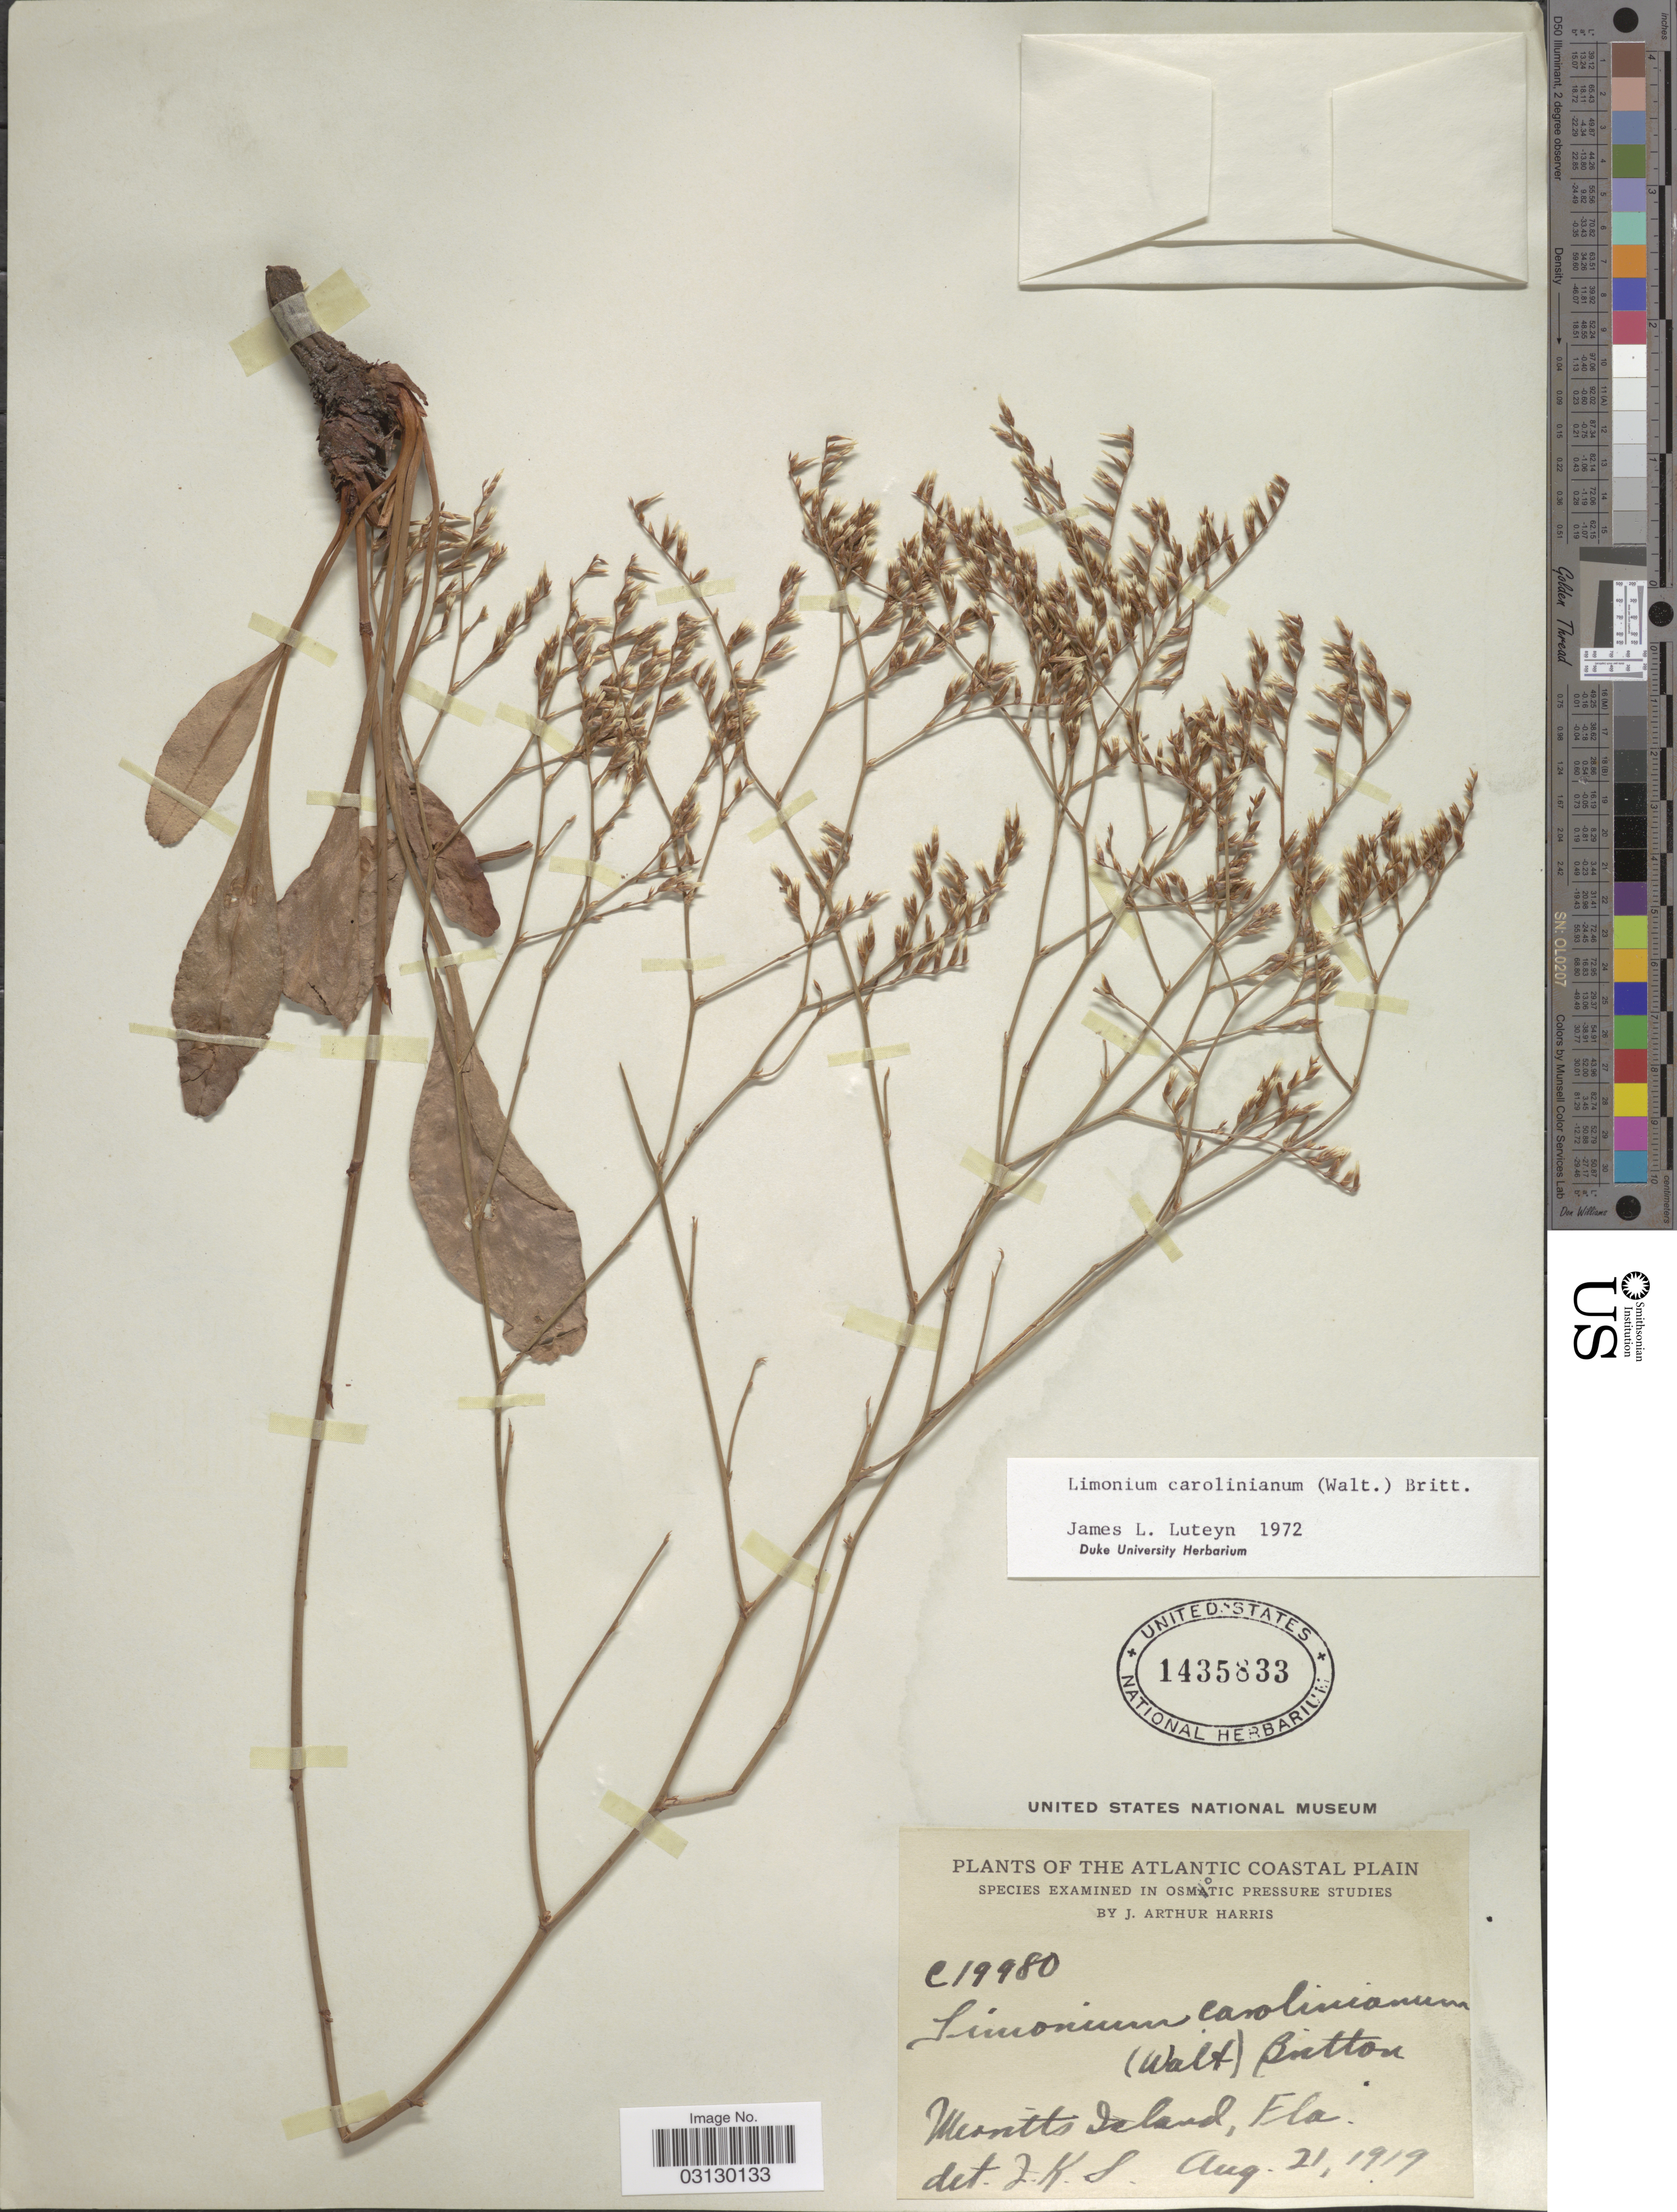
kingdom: Plantae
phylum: Tracheophyta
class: Magnoliopsida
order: Caryophyllales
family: Plumbaginaceae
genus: Limonium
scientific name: Limonium carolinianum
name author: (Walter) Britton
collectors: J. A. Harris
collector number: c19980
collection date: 1919-08-21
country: United States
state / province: Florida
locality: The Atlantic Coastal Plain. Merrtts Island.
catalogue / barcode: US 1435833